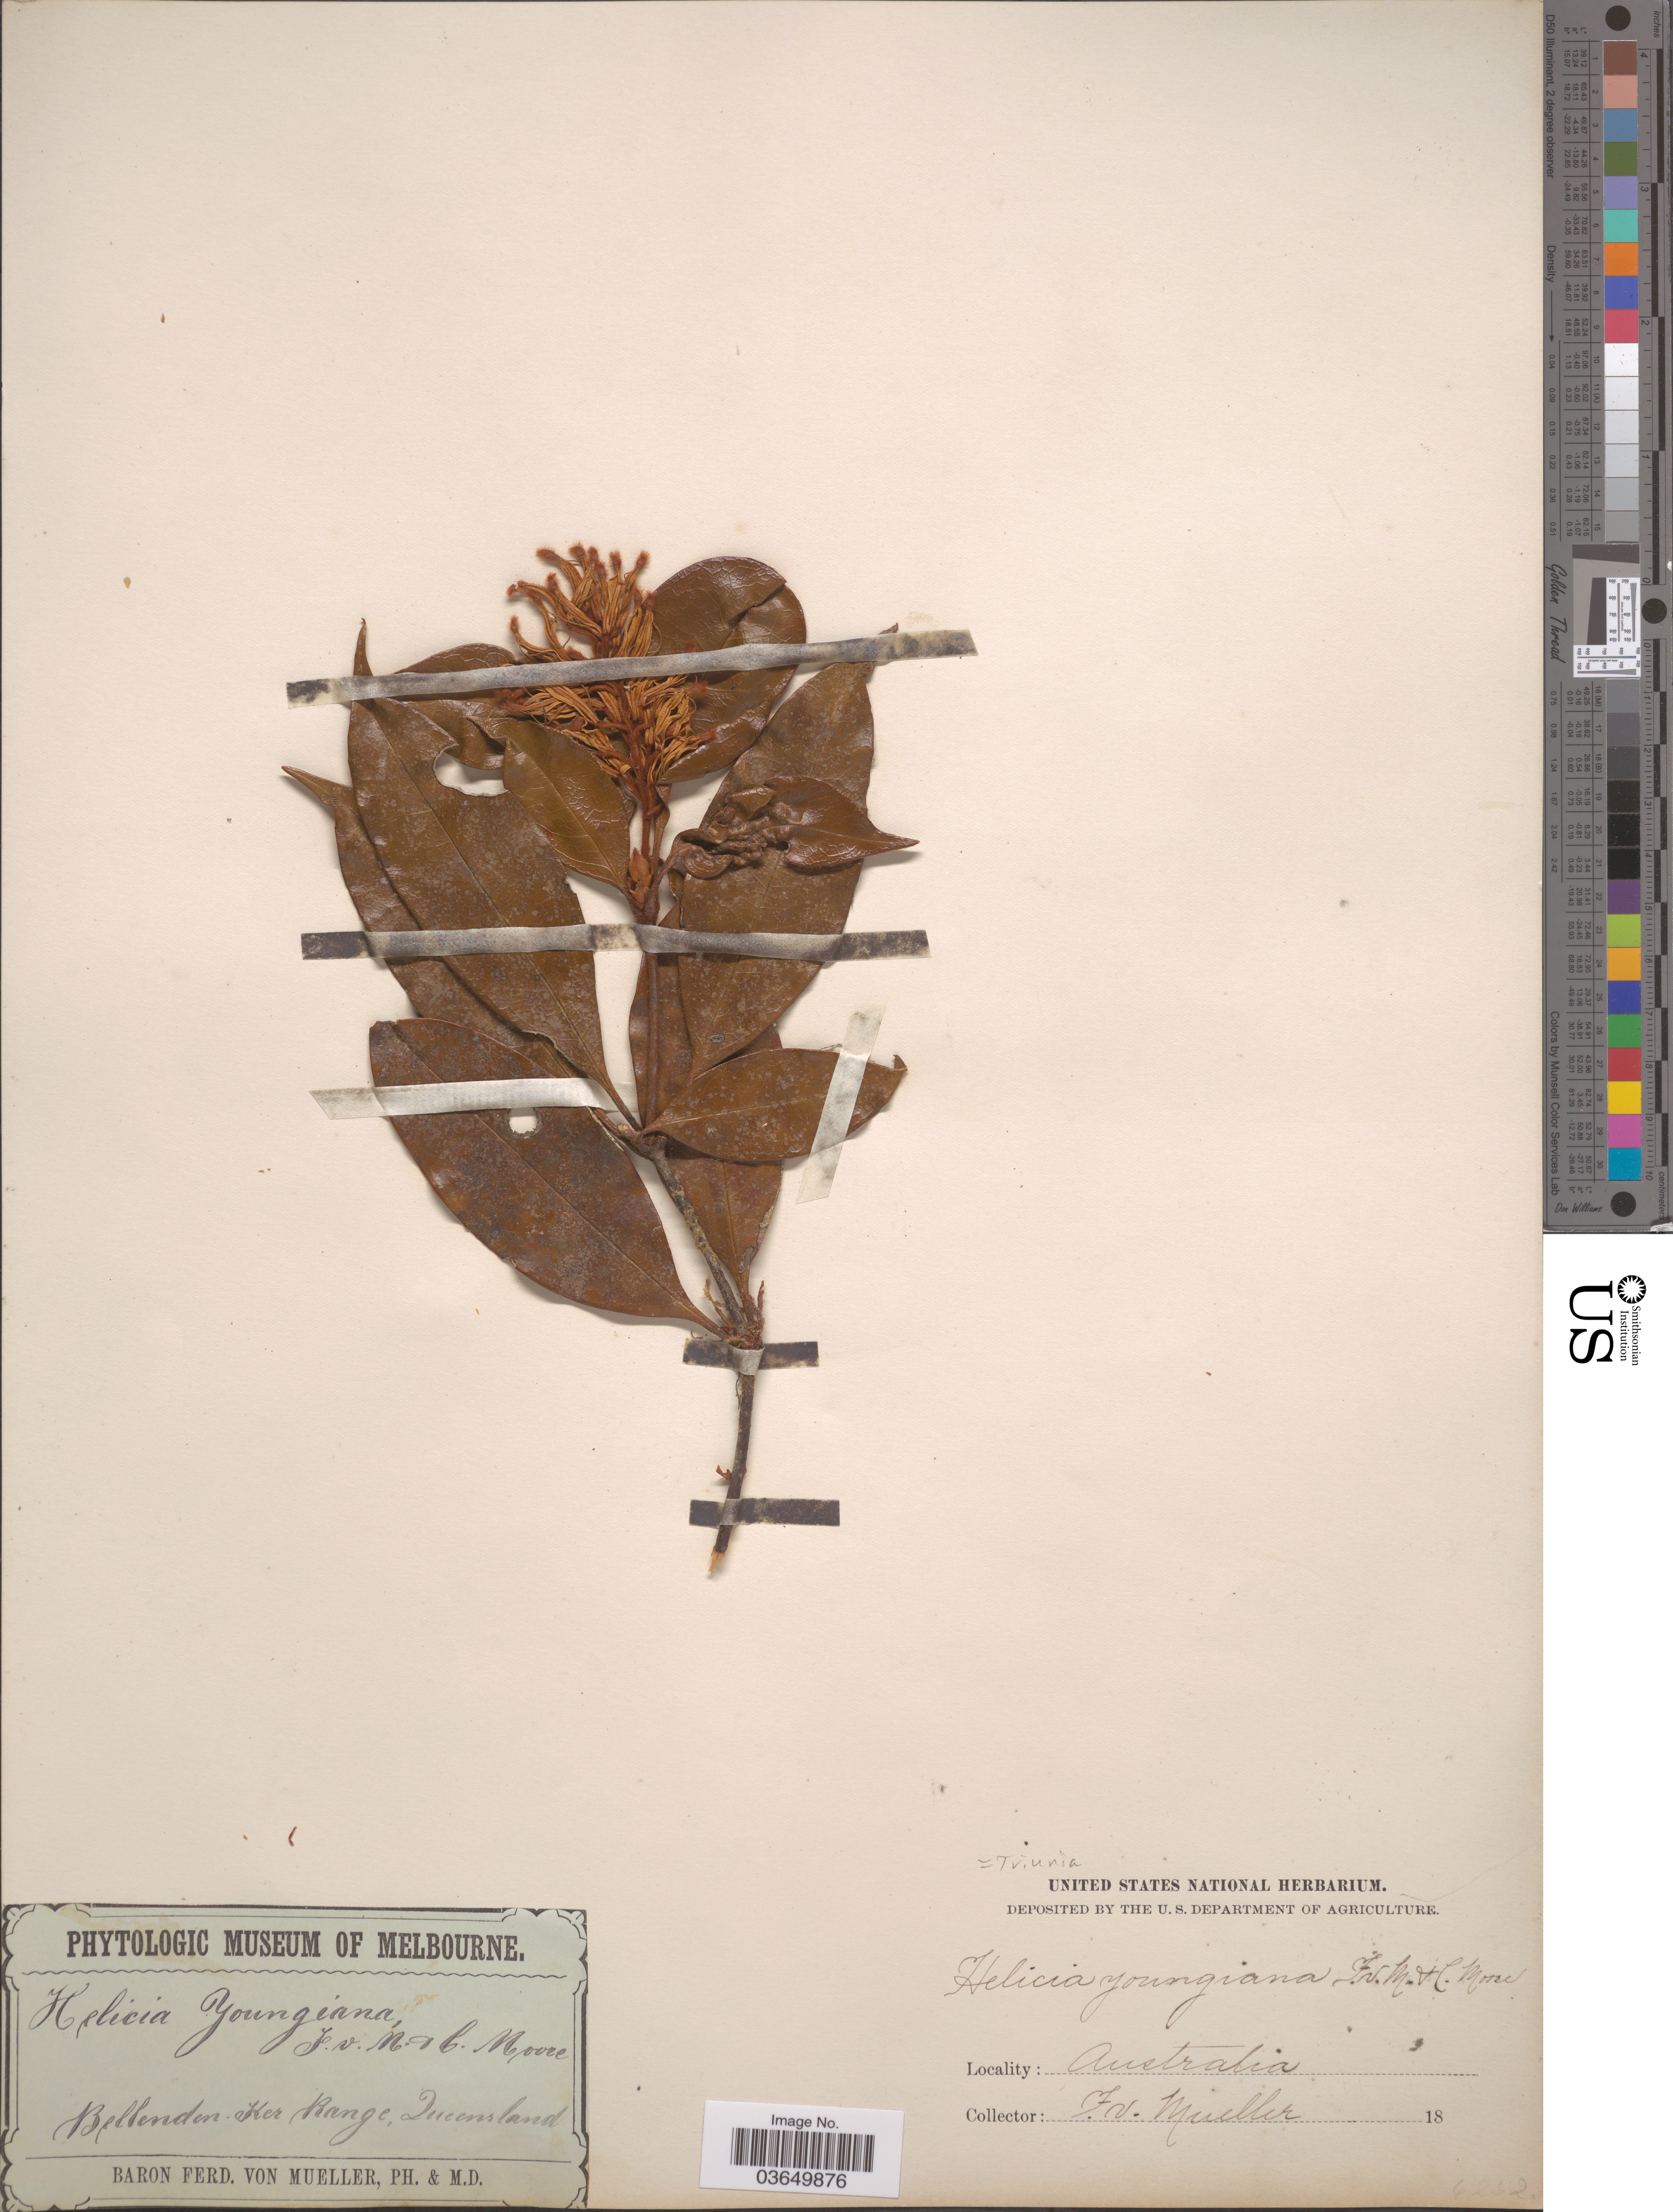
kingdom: Plantae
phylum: Tracheophyta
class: Magnoliopsida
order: Proteales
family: Proteaceae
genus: Helicia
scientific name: Helicia youngiana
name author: F. Muell.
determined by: Strong, Mark T., (BOT), Smithsonian Institution - National Museum of Natural History (UNITED STATES)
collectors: F. Mueller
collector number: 6252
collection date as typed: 18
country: Australia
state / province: Queensland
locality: Bellenden-Ker Range.